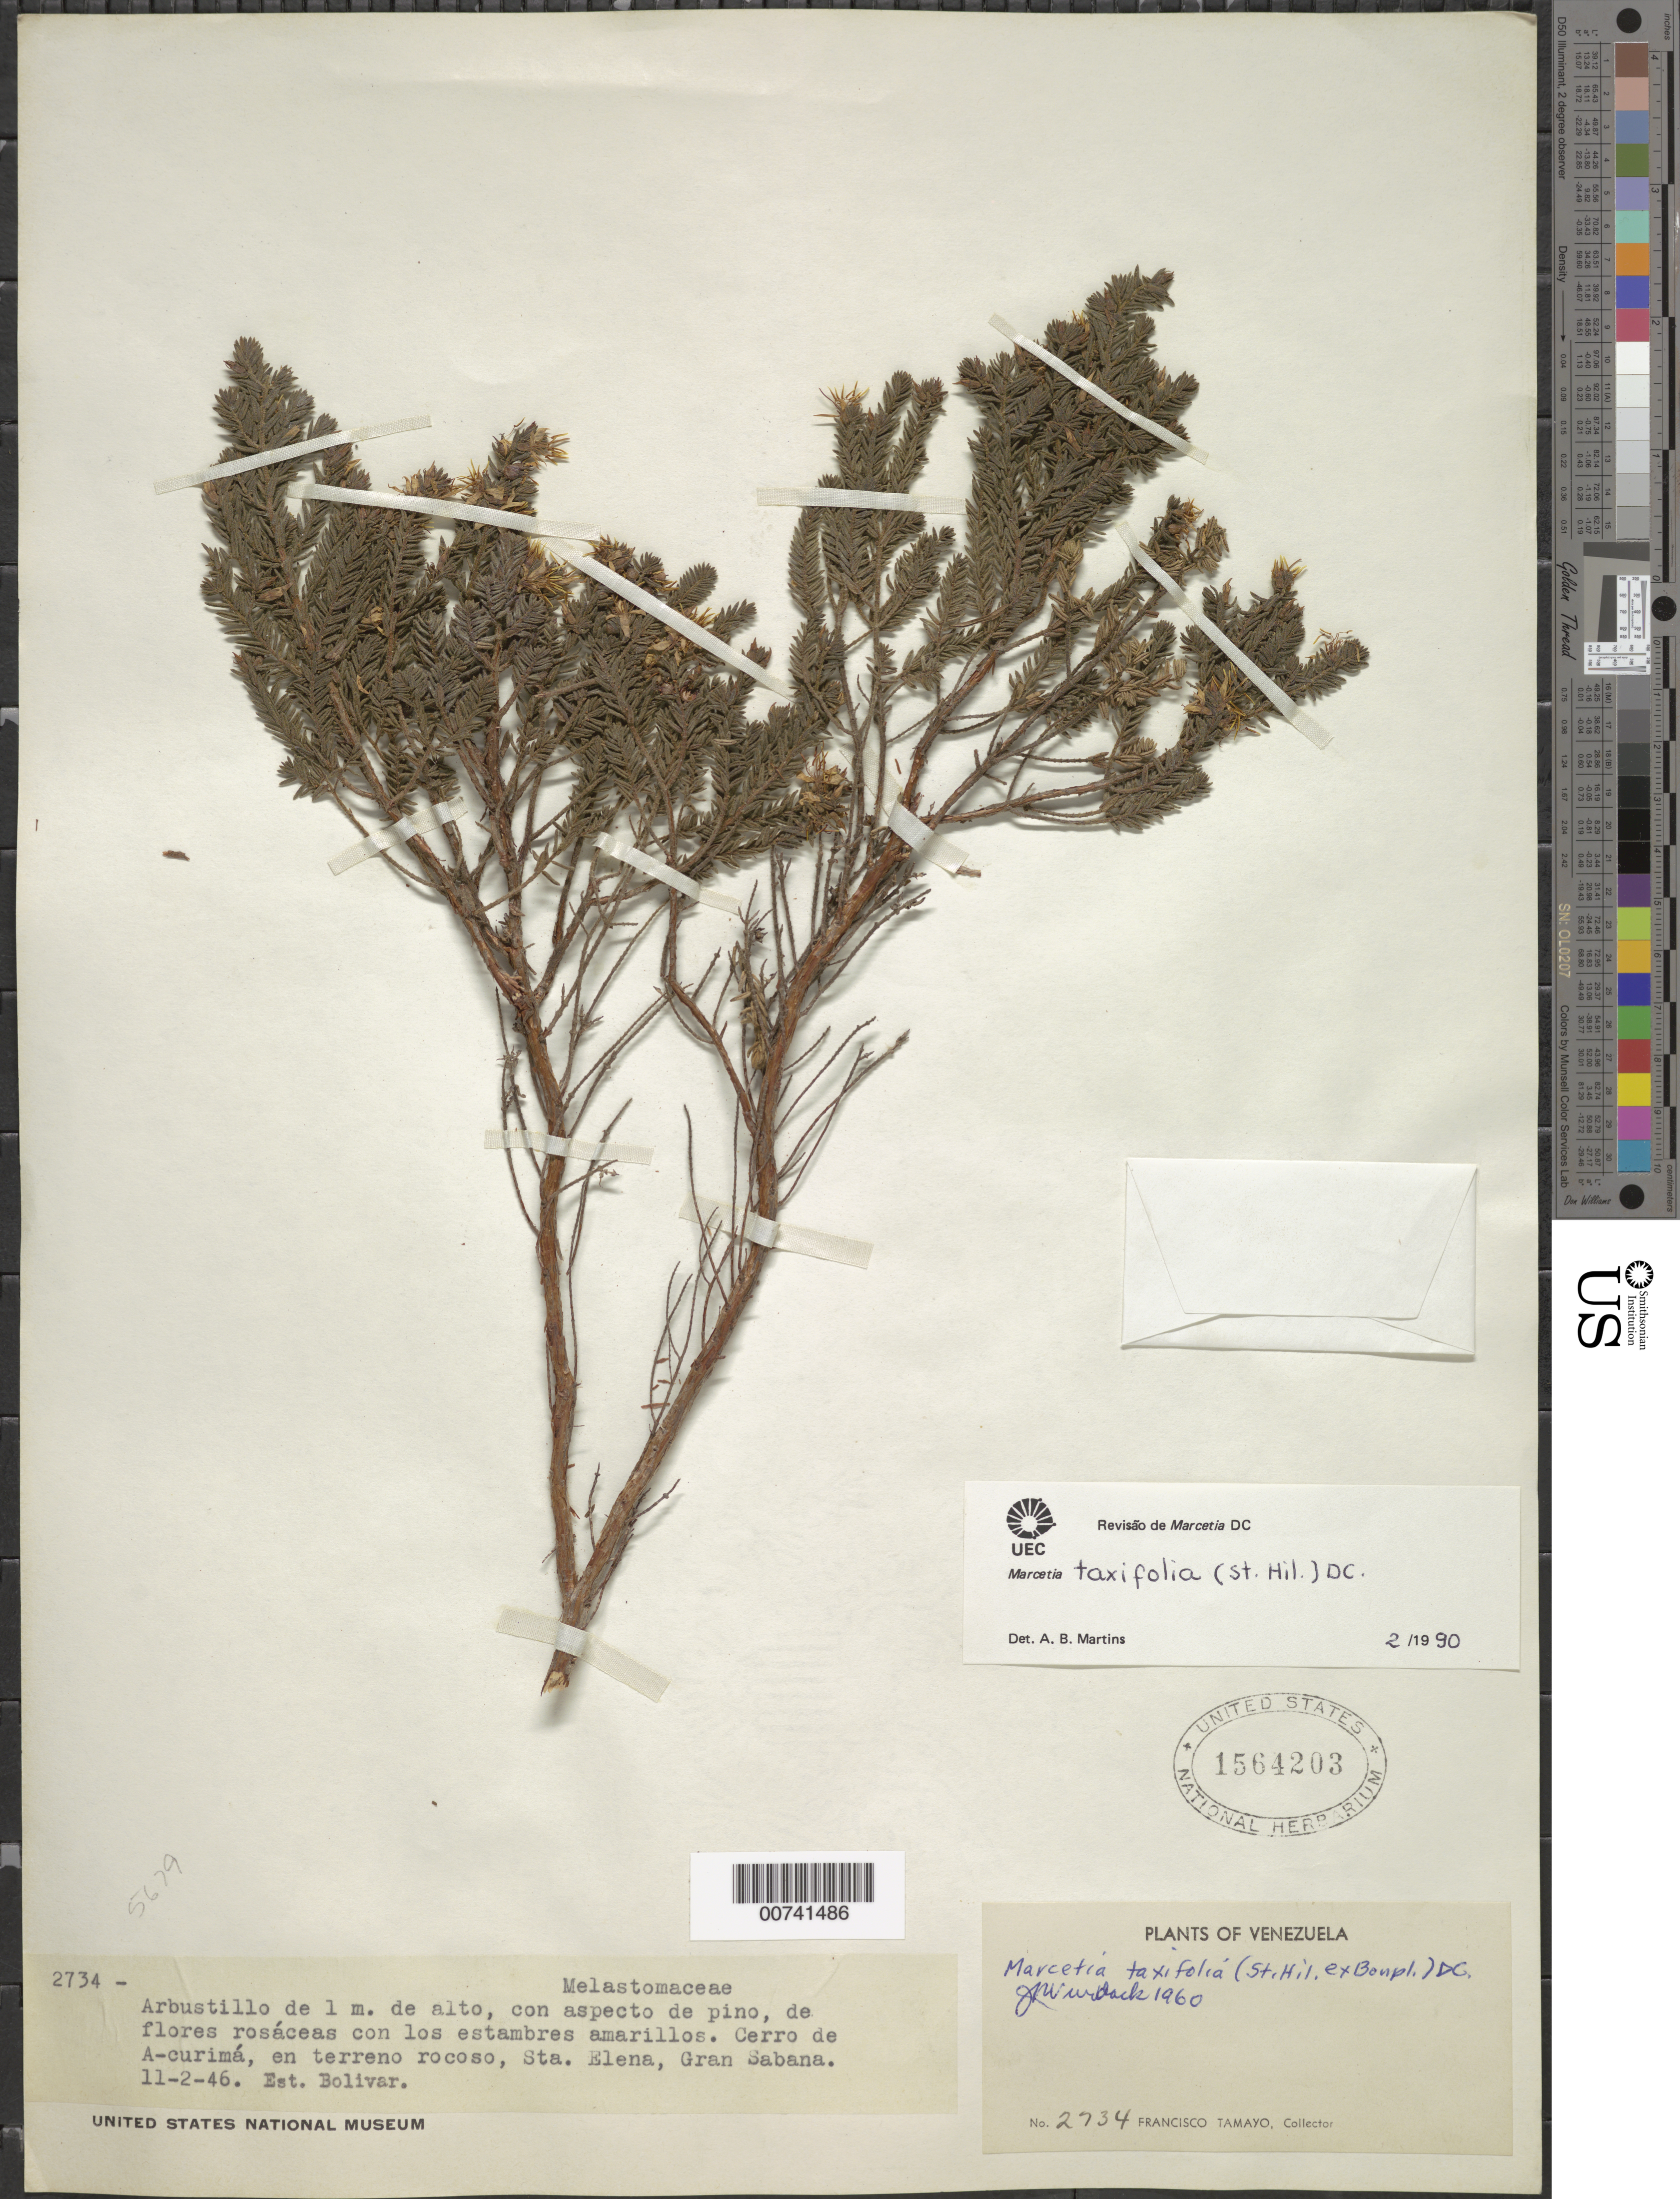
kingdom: Plantae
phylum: Tracheophyta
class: Magnoliopsida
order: Myrtales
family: Melastomataceae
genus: Marcetia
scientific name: Marcetia taxifolia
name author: (A. St.-Hil.) DC.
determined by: Martins, A. B.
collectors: F. Tamayo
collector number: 2734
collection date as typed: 11-Feb-46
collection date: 1946-02-11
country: Venezuela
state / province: Bolívar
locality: Gran Sabana, Sta. Elena, Cerro de Acurimá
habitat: Rocky land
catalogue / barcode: US 1564203